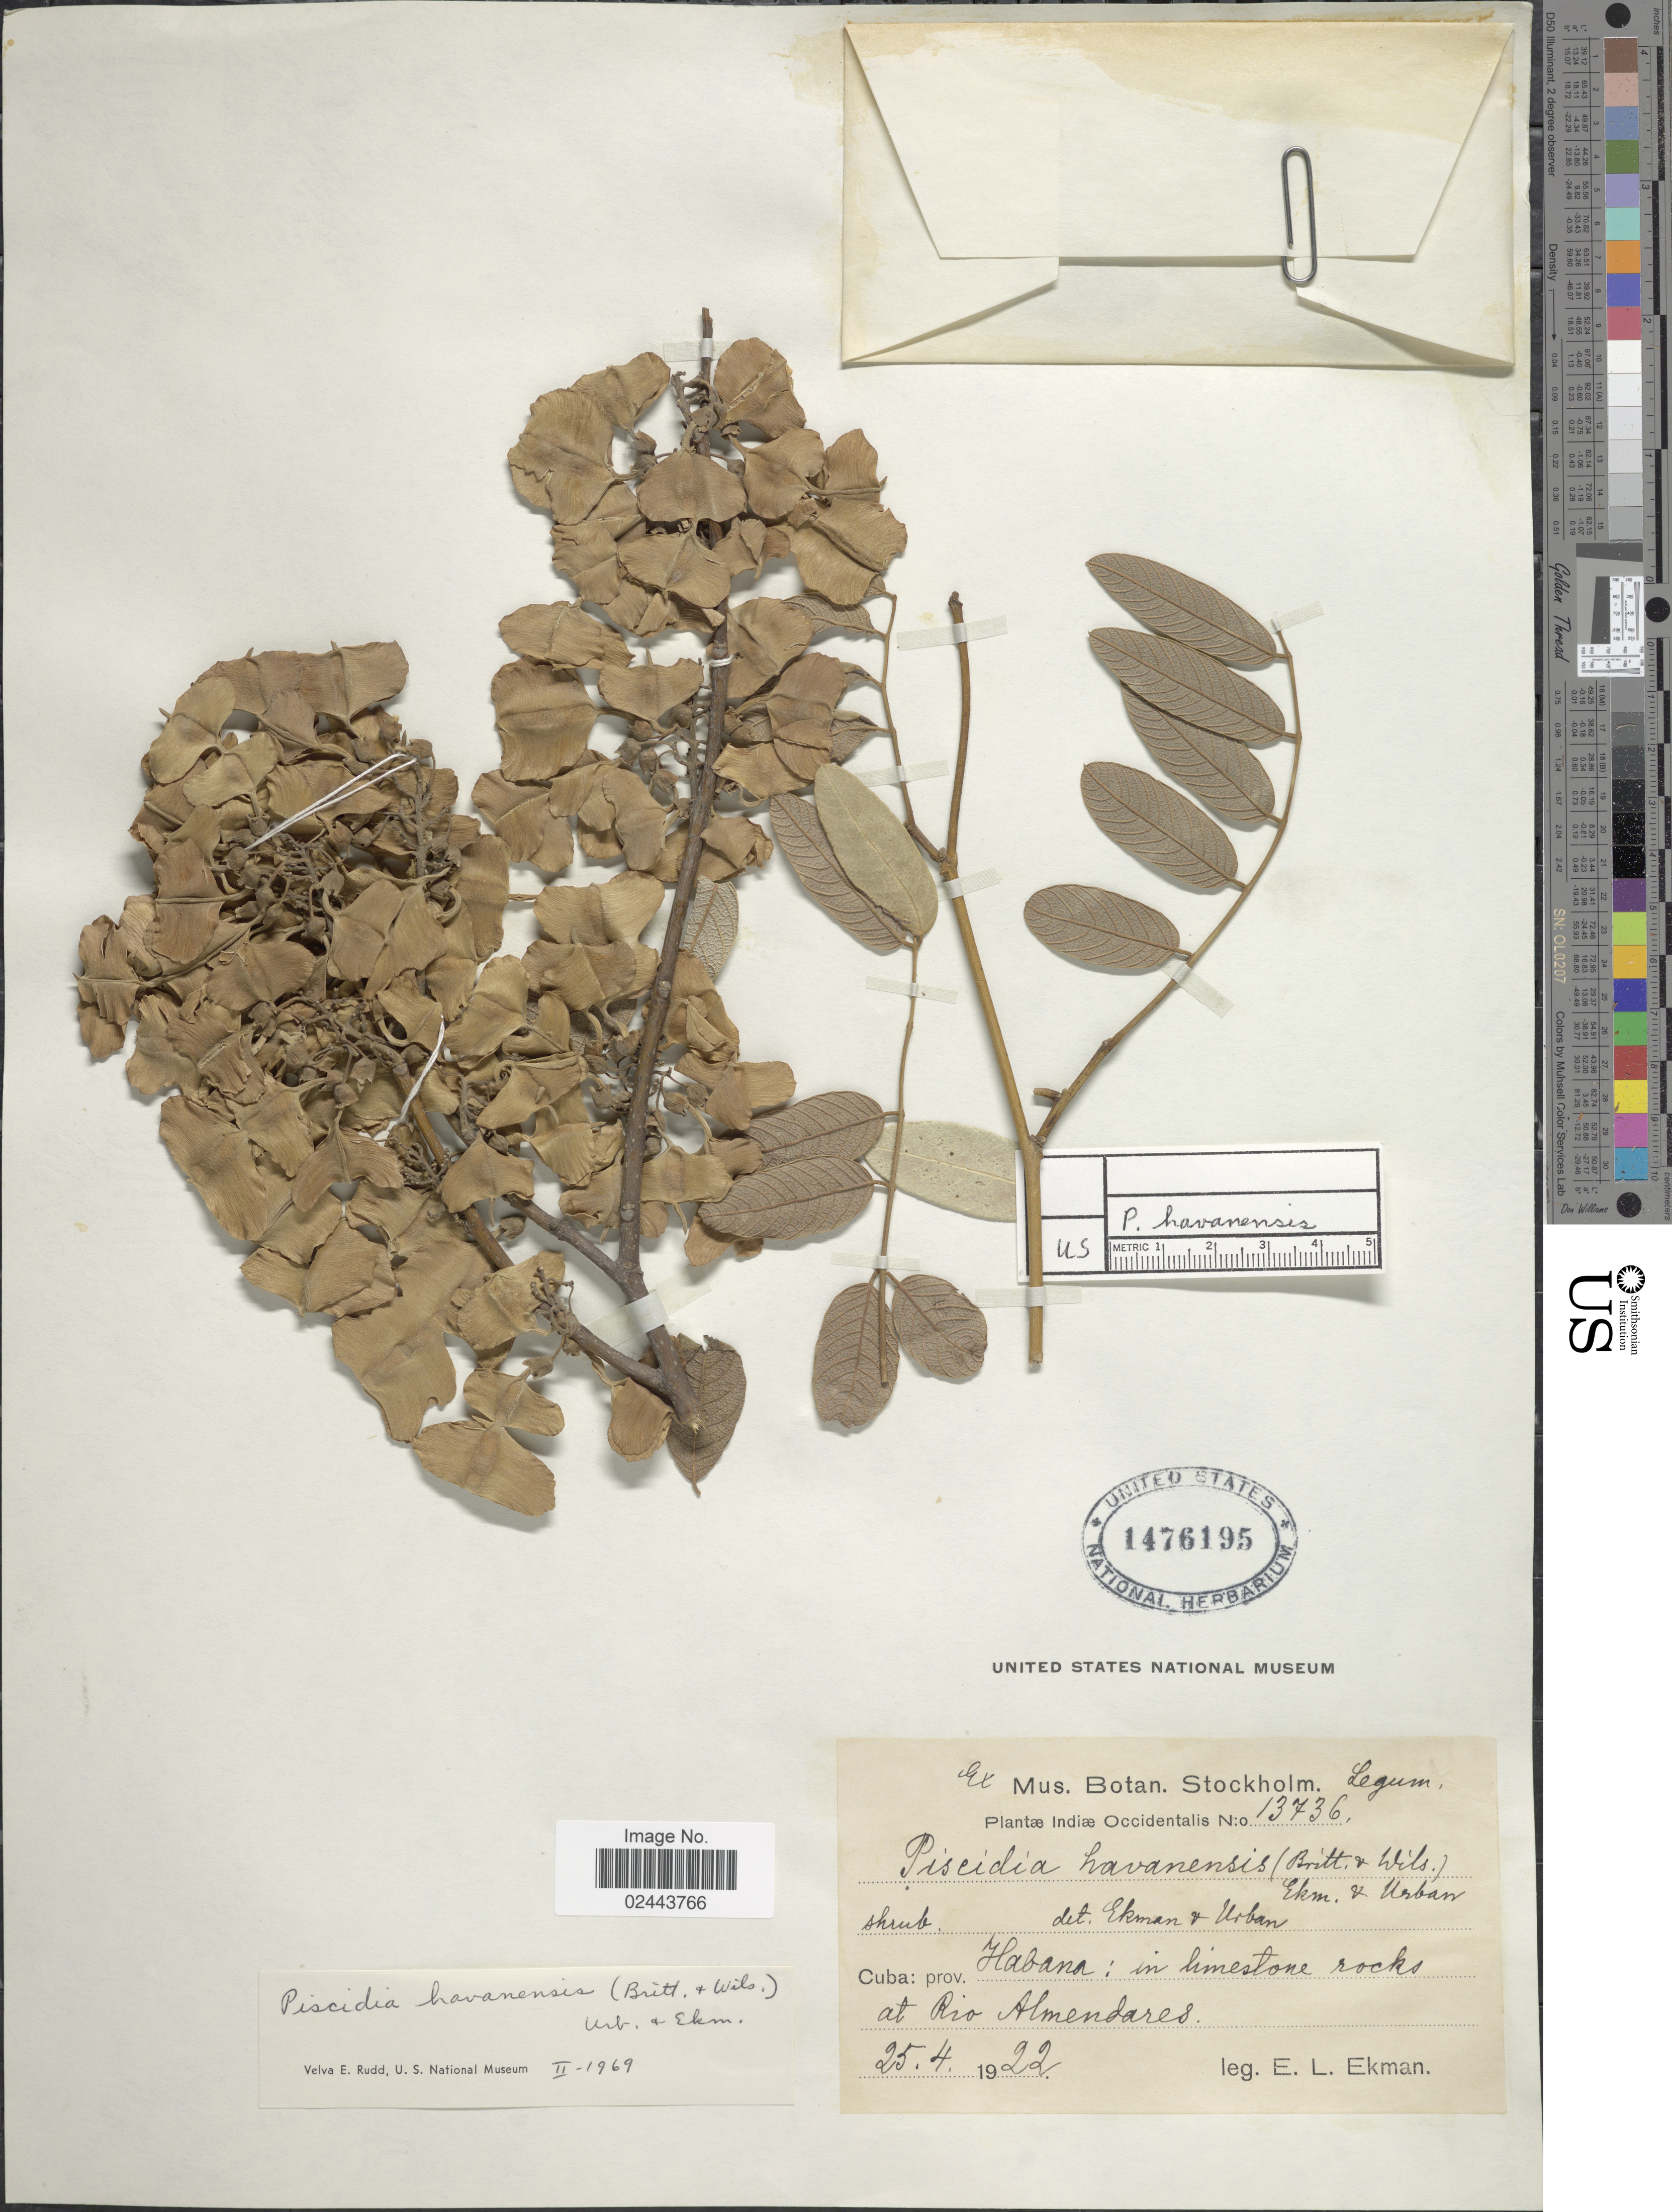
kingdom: Plantae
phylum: Tracheophyta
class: Magnoliopsida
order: Fabales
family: Fabaceae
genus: Piscidia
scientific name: Piscidia havanensis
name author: (Britton & P. Wilson) Urb. & Ekman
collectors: E. L. Ekman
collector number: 13736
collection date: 1922-04-25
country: Cuba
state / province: La Habana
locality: Habana: in limestone rocks at Rio Almendares, Indiae Occidentalis.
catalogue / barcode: US 1476195